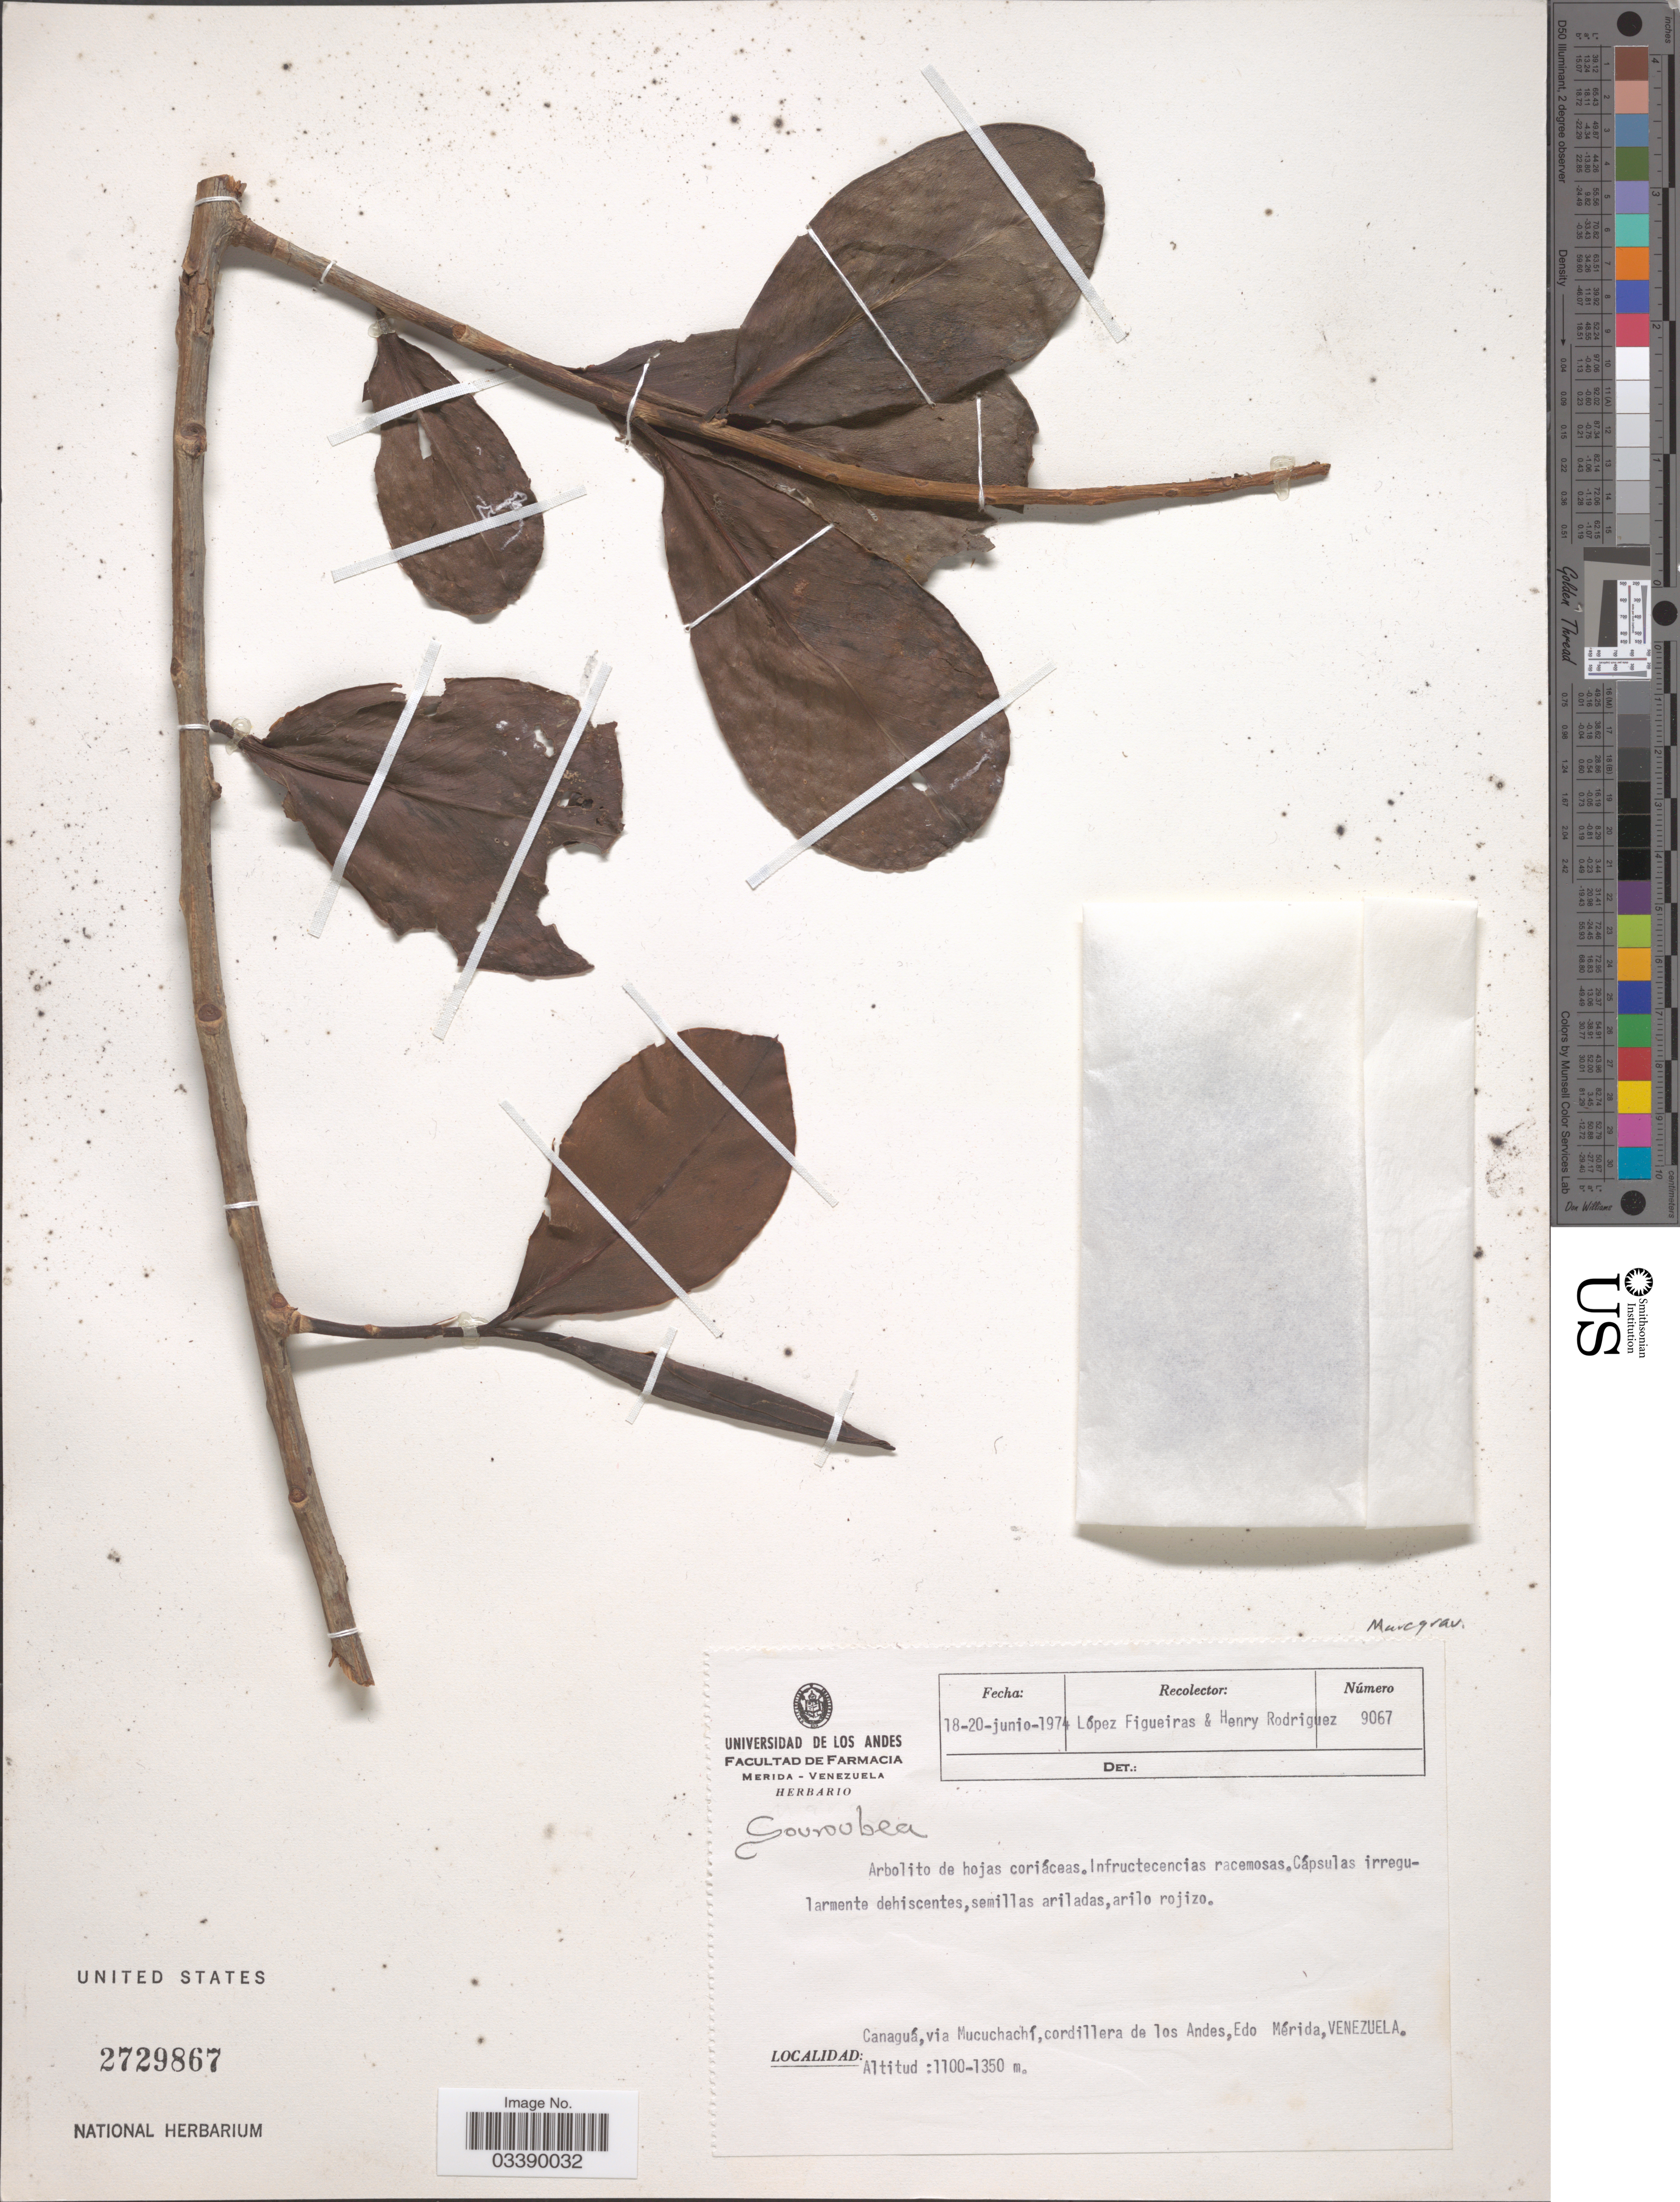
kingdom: Plantae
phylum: Tracheophyta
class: Magnoliopsida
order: Ericales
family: Marcgraviaceae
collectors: M. López Figueiras & H. A. Rodriguez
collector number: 9067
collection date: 1974-06-18/1974-06-20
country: Venezuela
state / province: Mérida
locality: Canaguá, via Mucuchachí, cordillera de los Andes.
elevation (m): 1100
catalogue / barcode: US 2729867